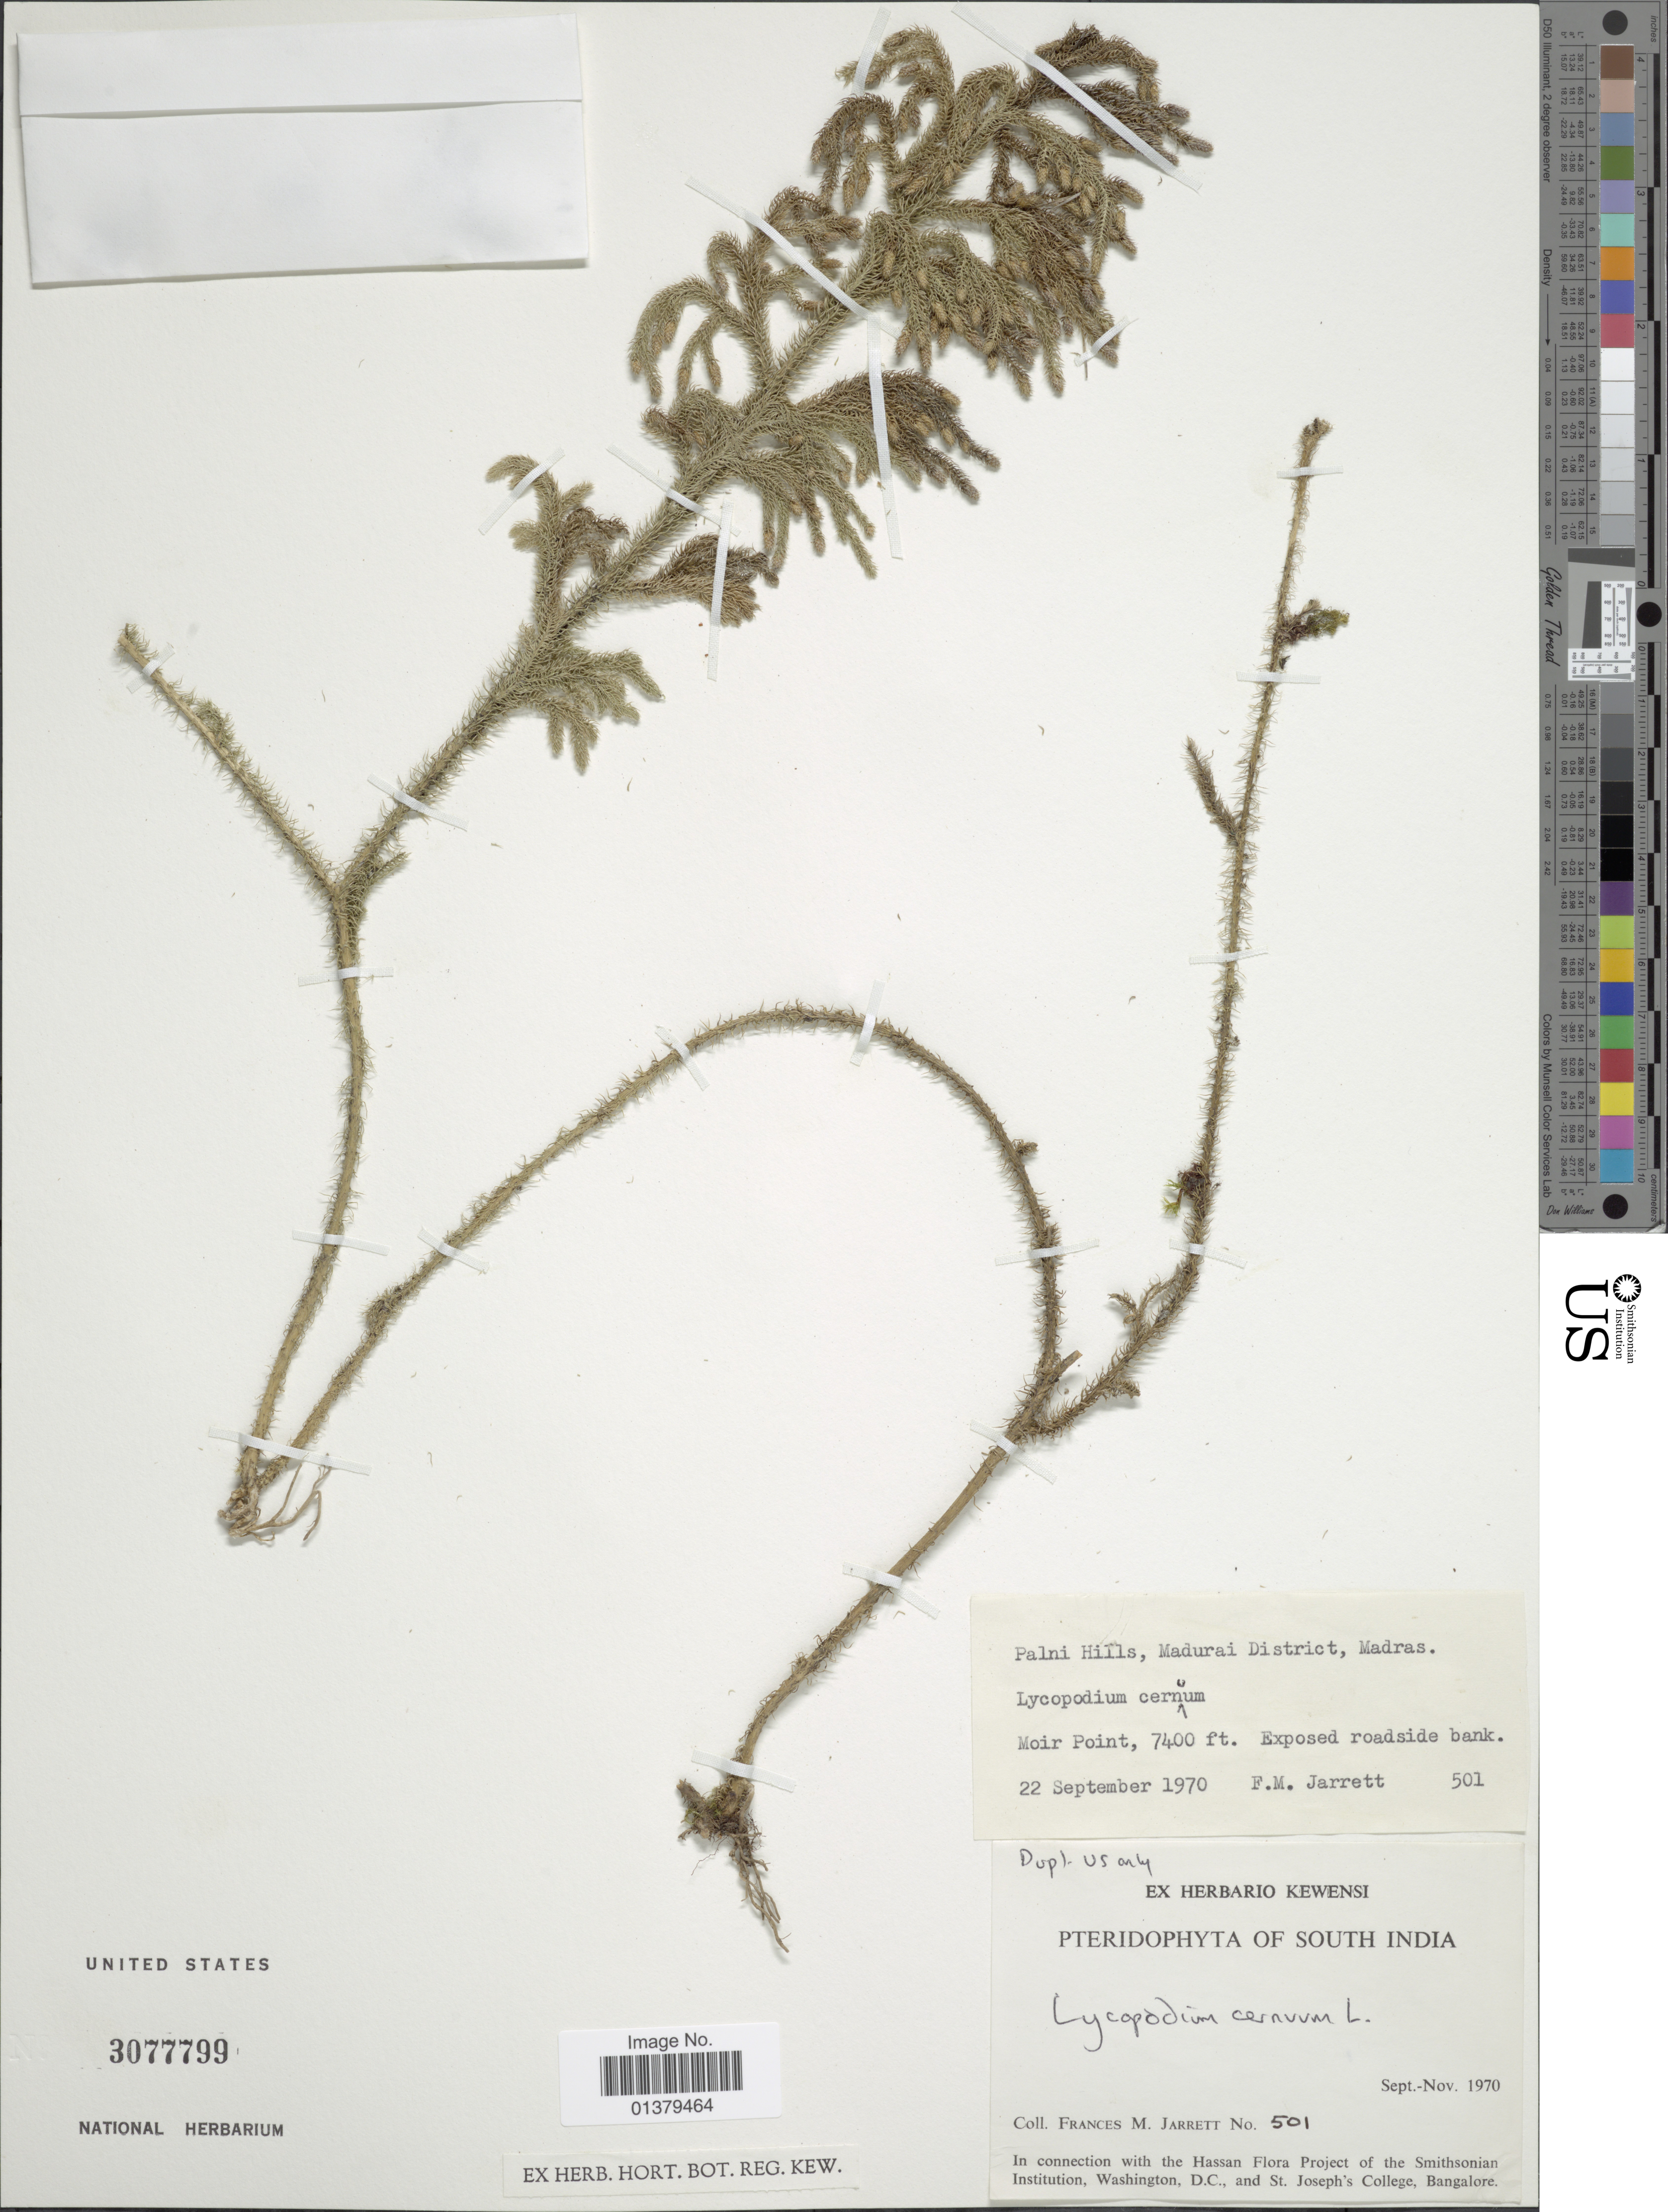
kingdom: Plantae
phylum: Tracheophyta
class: Lycopodiopsida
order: Lycopodiales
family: Lycopodiaceae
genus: Palhinhaea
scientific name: Palhinhaea cernua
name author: (L.) Vasc. & Franco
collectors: F. M. Jarrett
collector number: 501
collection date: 1970-09-22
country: India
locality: Palni Hills, Madurai District, Madras, Moir Point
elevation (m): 2256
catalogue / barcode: US 3077799